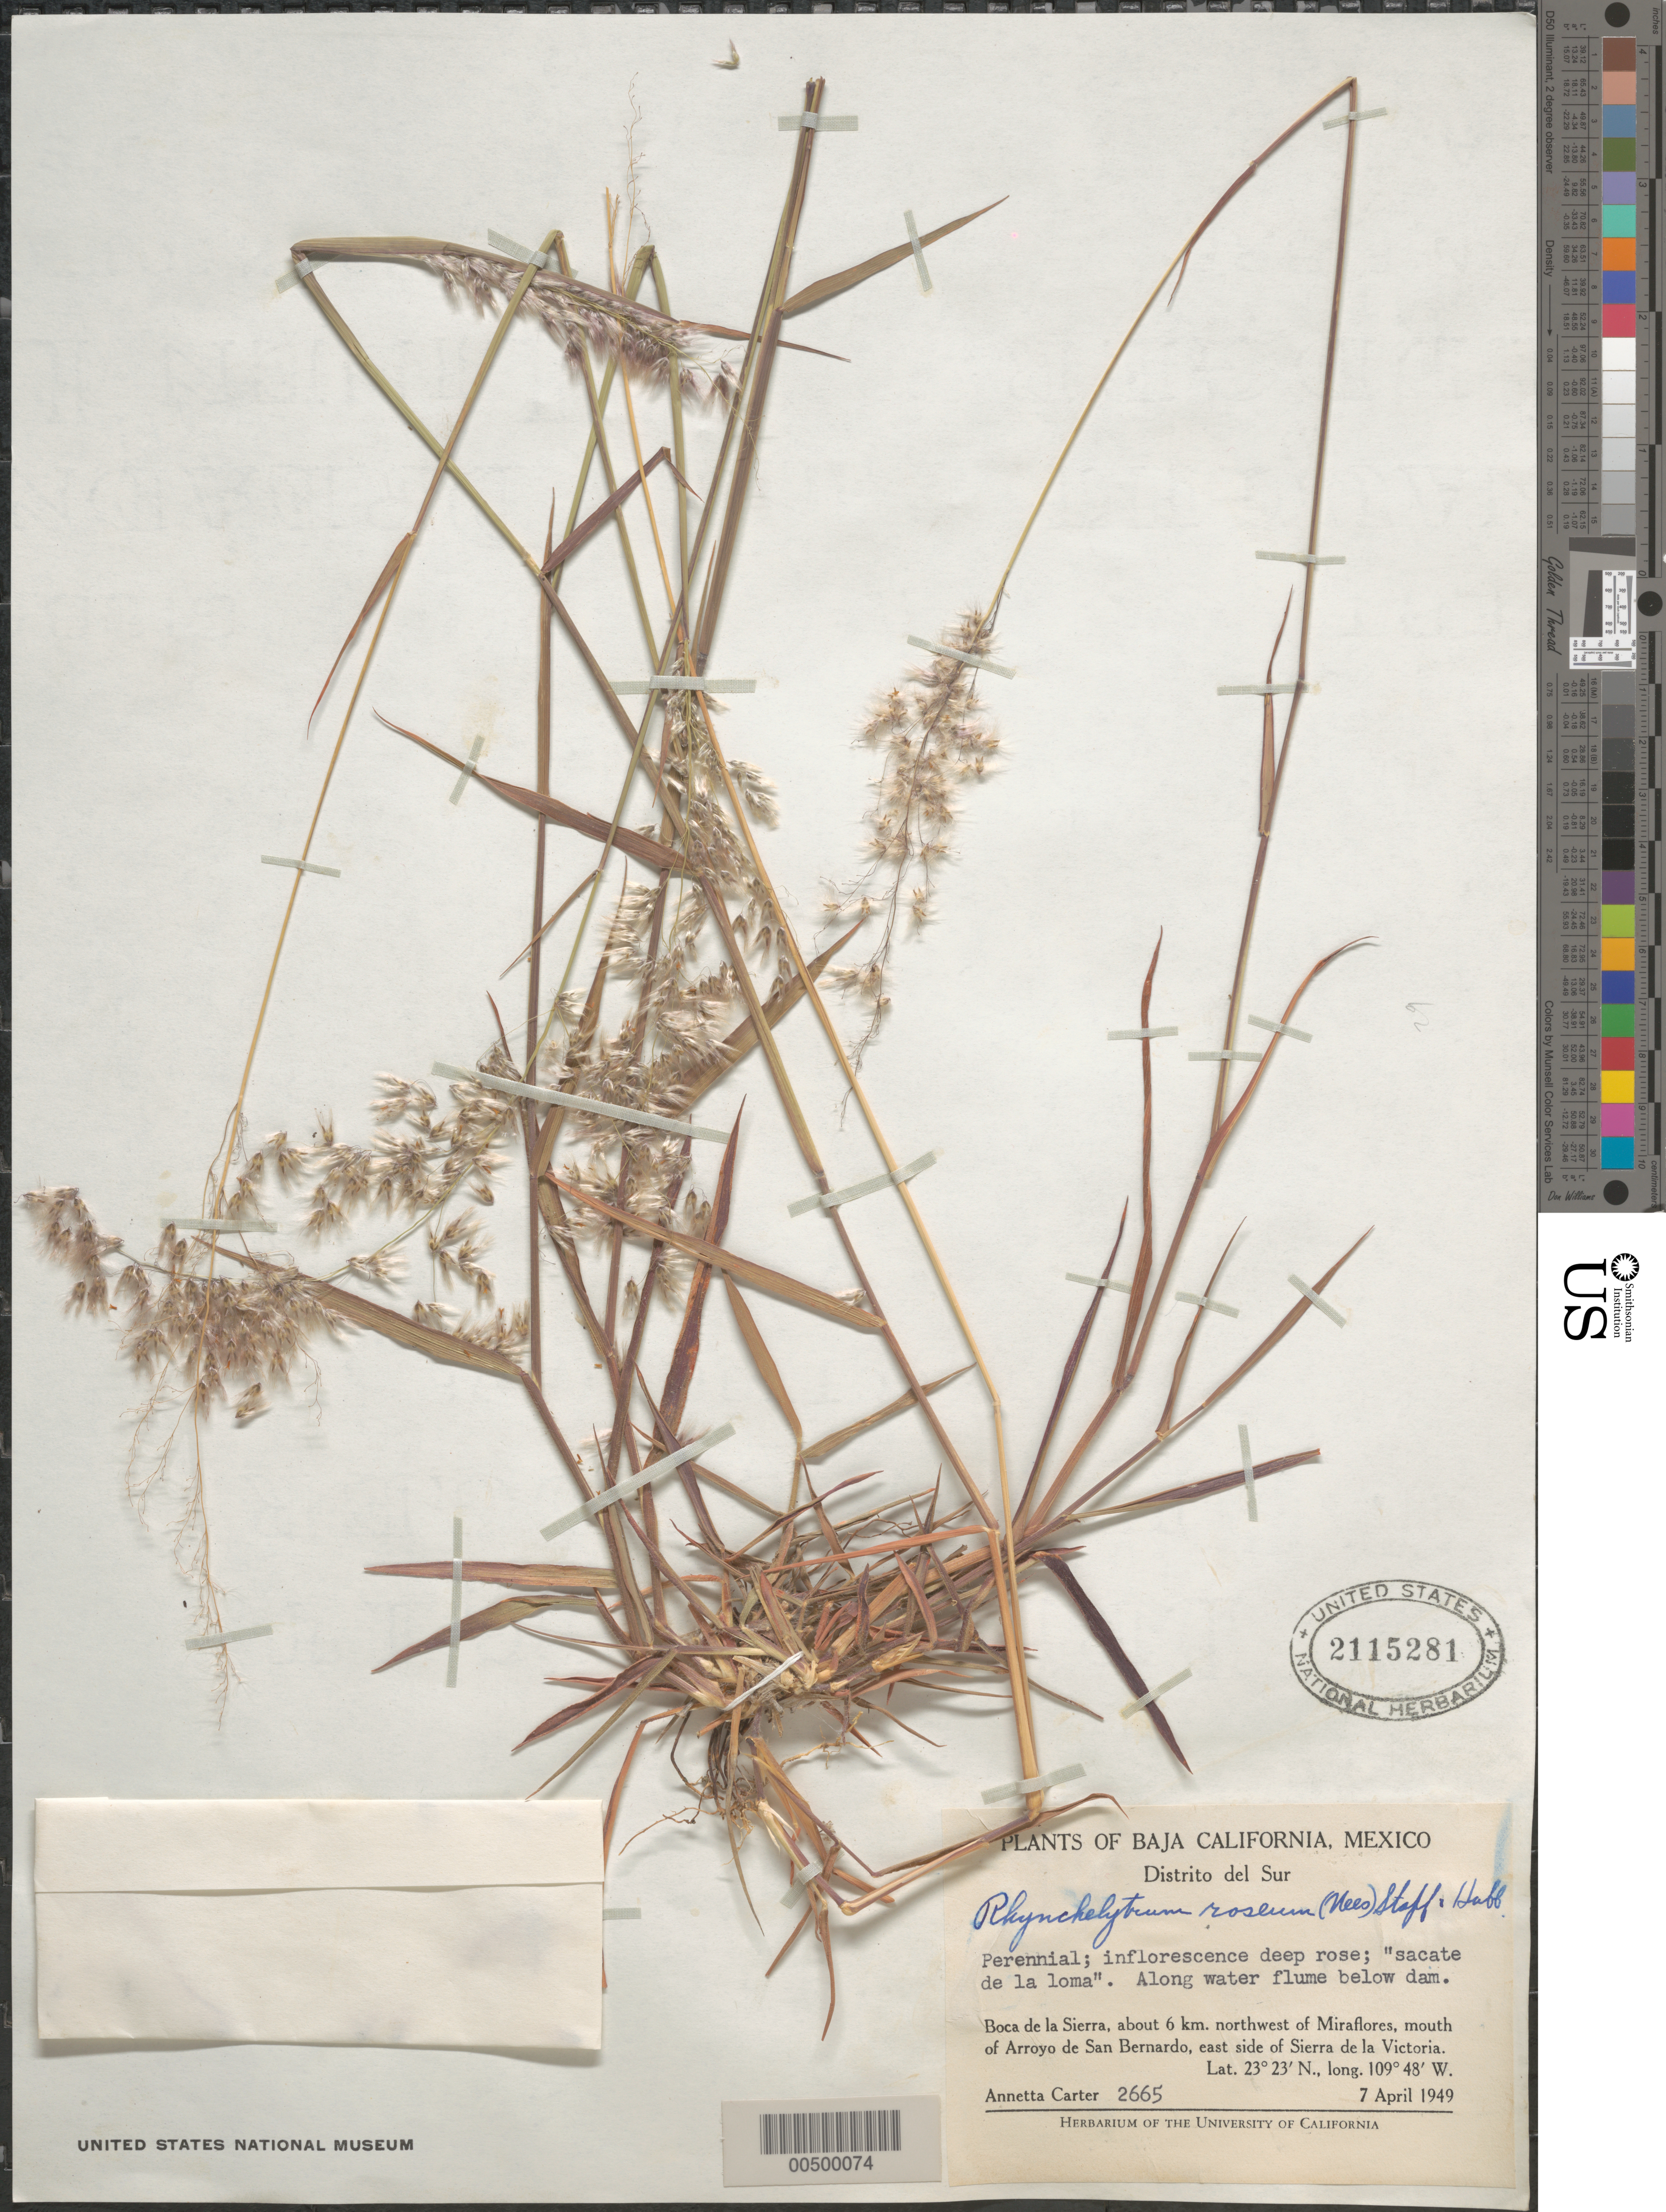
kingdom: Plantae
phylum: Tracheophyta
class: Liliopsida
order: Poales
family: Poaceae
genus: Rhynchelytrum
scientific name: Rhynchelytrum repens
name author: (Willd.) C.E. Hubb.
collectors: A. M. Carter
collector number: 2665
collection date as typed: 7 Apr 1949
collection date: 1949-04-07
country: Mexico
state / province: Baja California Sur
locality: Boca de la Sierra, about 6 km NW of Miraflores, mouth of Arroyo de San Bernardo, E side of Sierra de la Victoria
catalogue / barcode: US 2115281